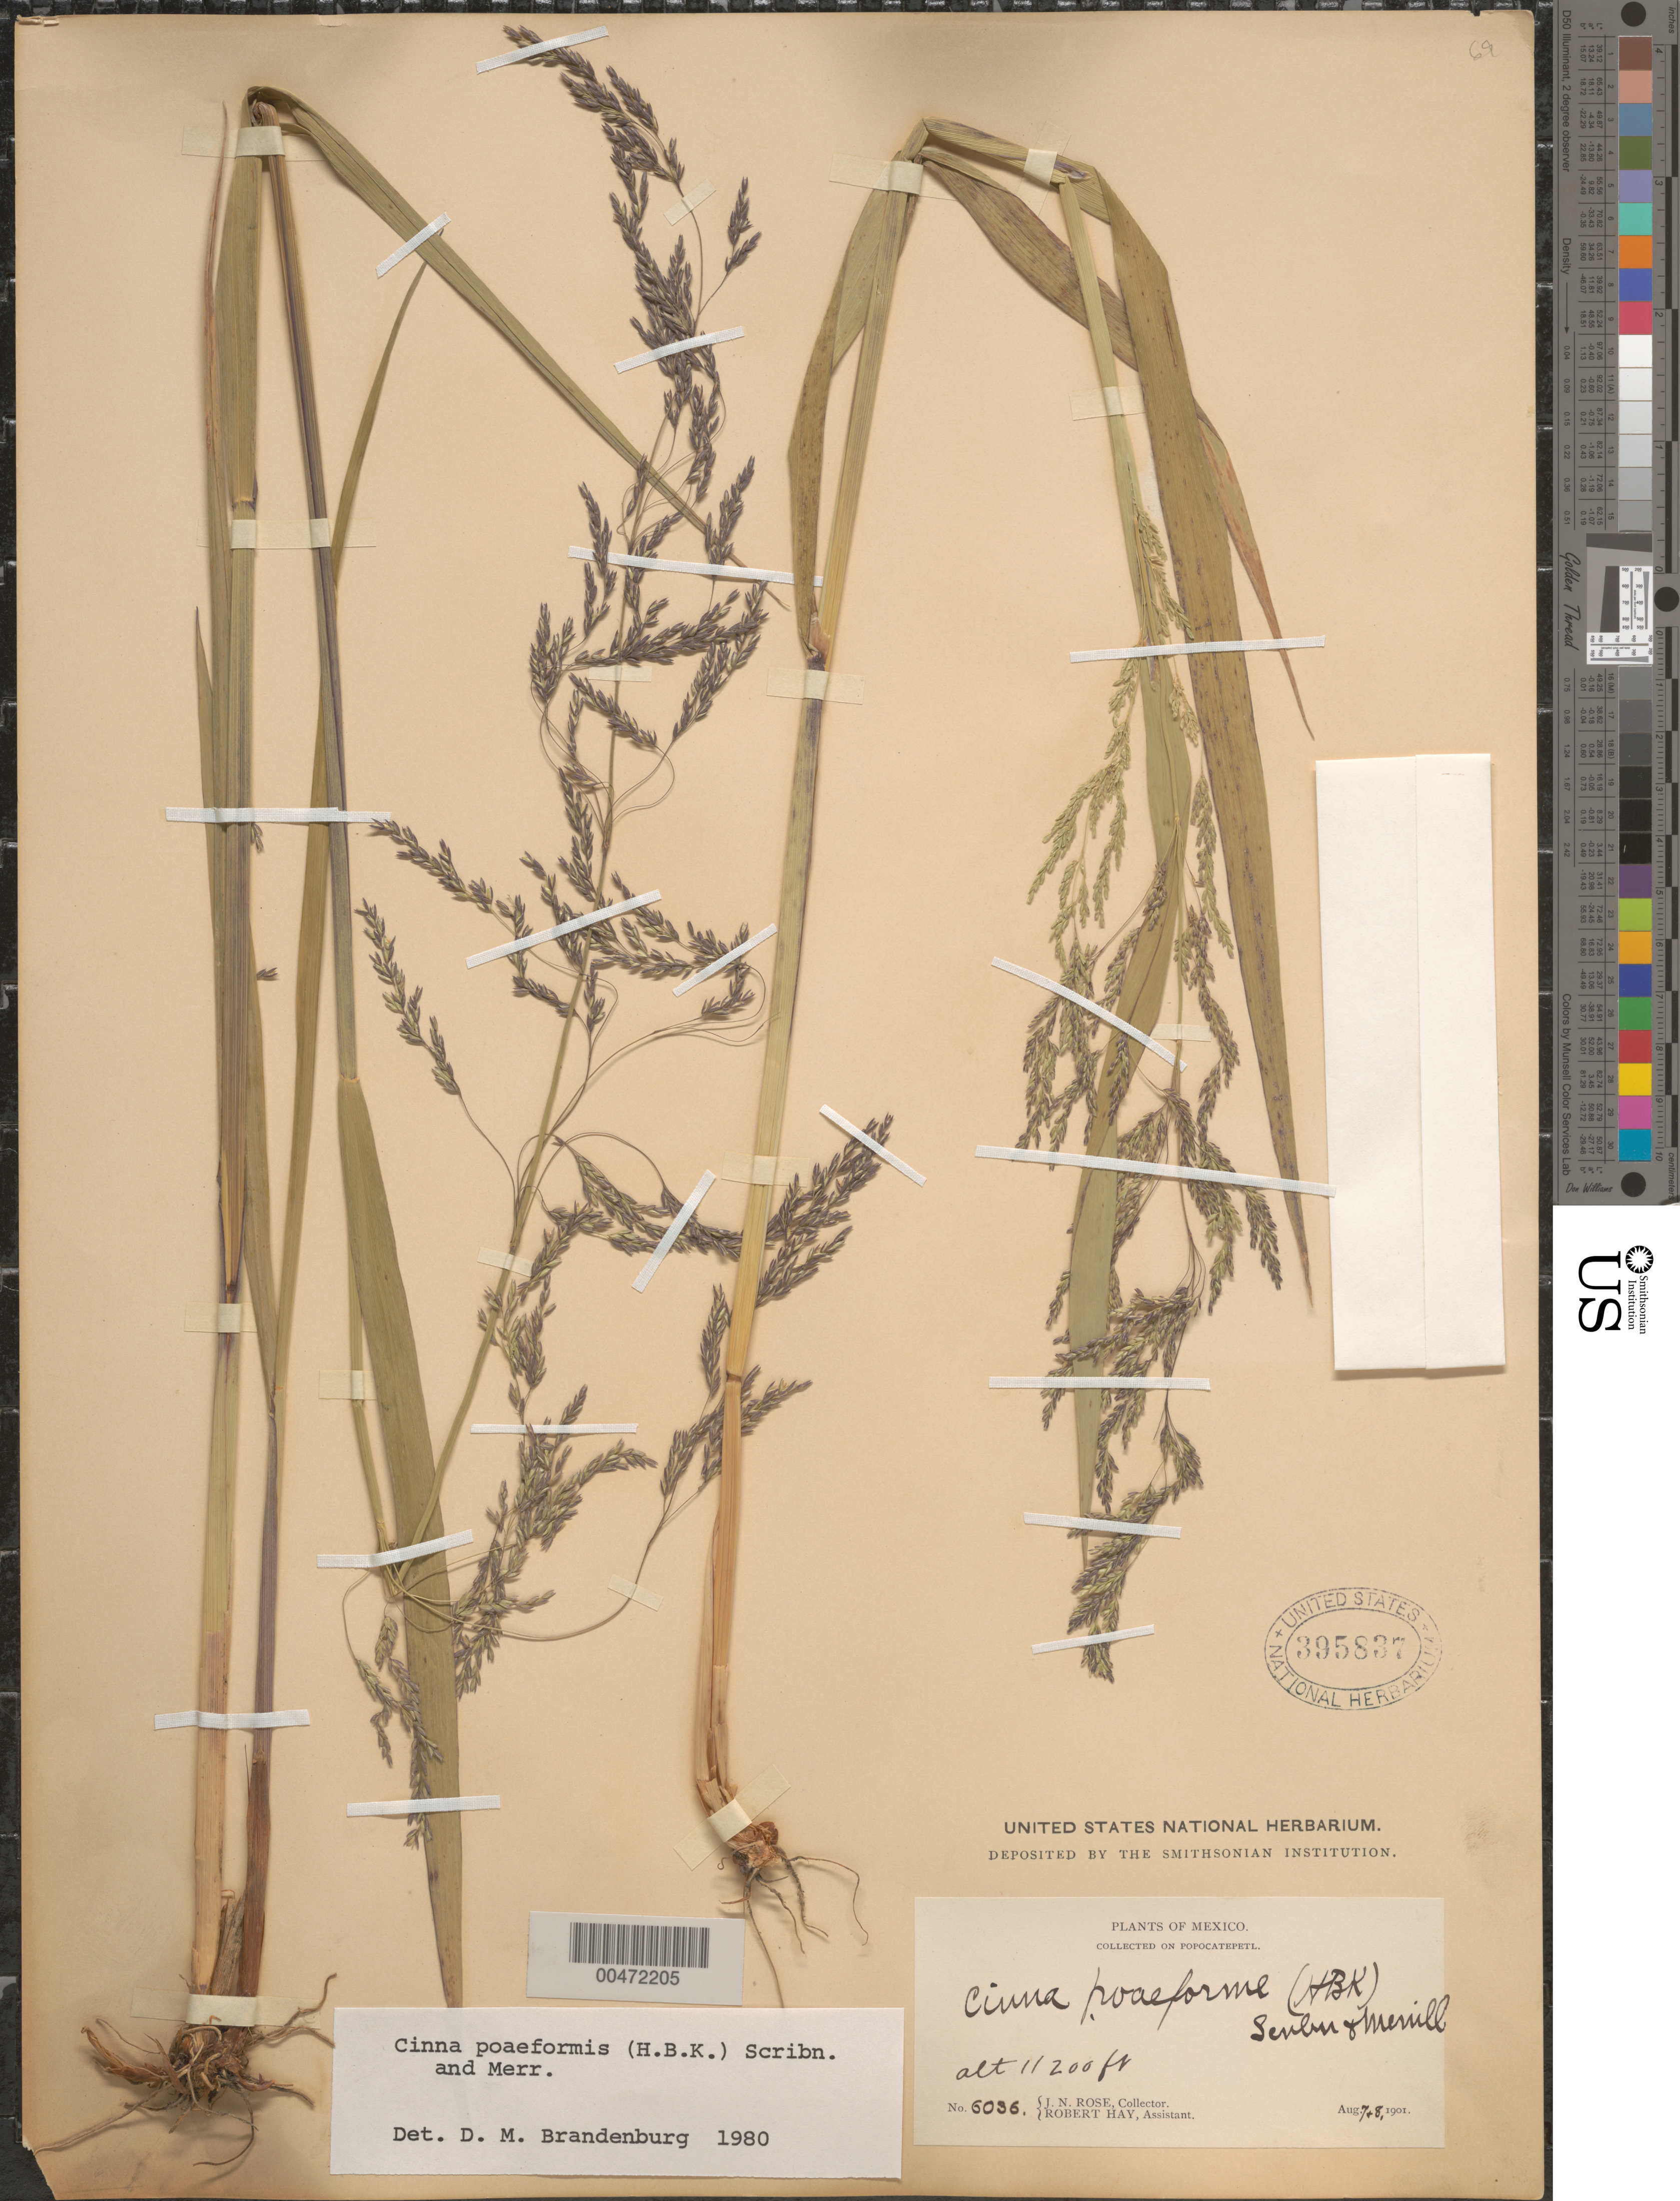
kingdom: Plantae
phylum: Tracheophyta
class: Liliopsida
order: Poales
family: Poaceae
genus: Cinna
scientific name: Cinna poiformis (Kunth) Scribn. & Merr.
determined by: Brandenburg, D. M.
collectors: J. N. Rose & R. H. Hay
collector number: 6036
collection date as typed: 7 Aug 1901 and 8 Aug 1901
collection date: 1901-08-07,1901-08-08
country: Mexico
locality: Popocatepetl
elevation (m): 3414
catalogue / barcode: US 395837